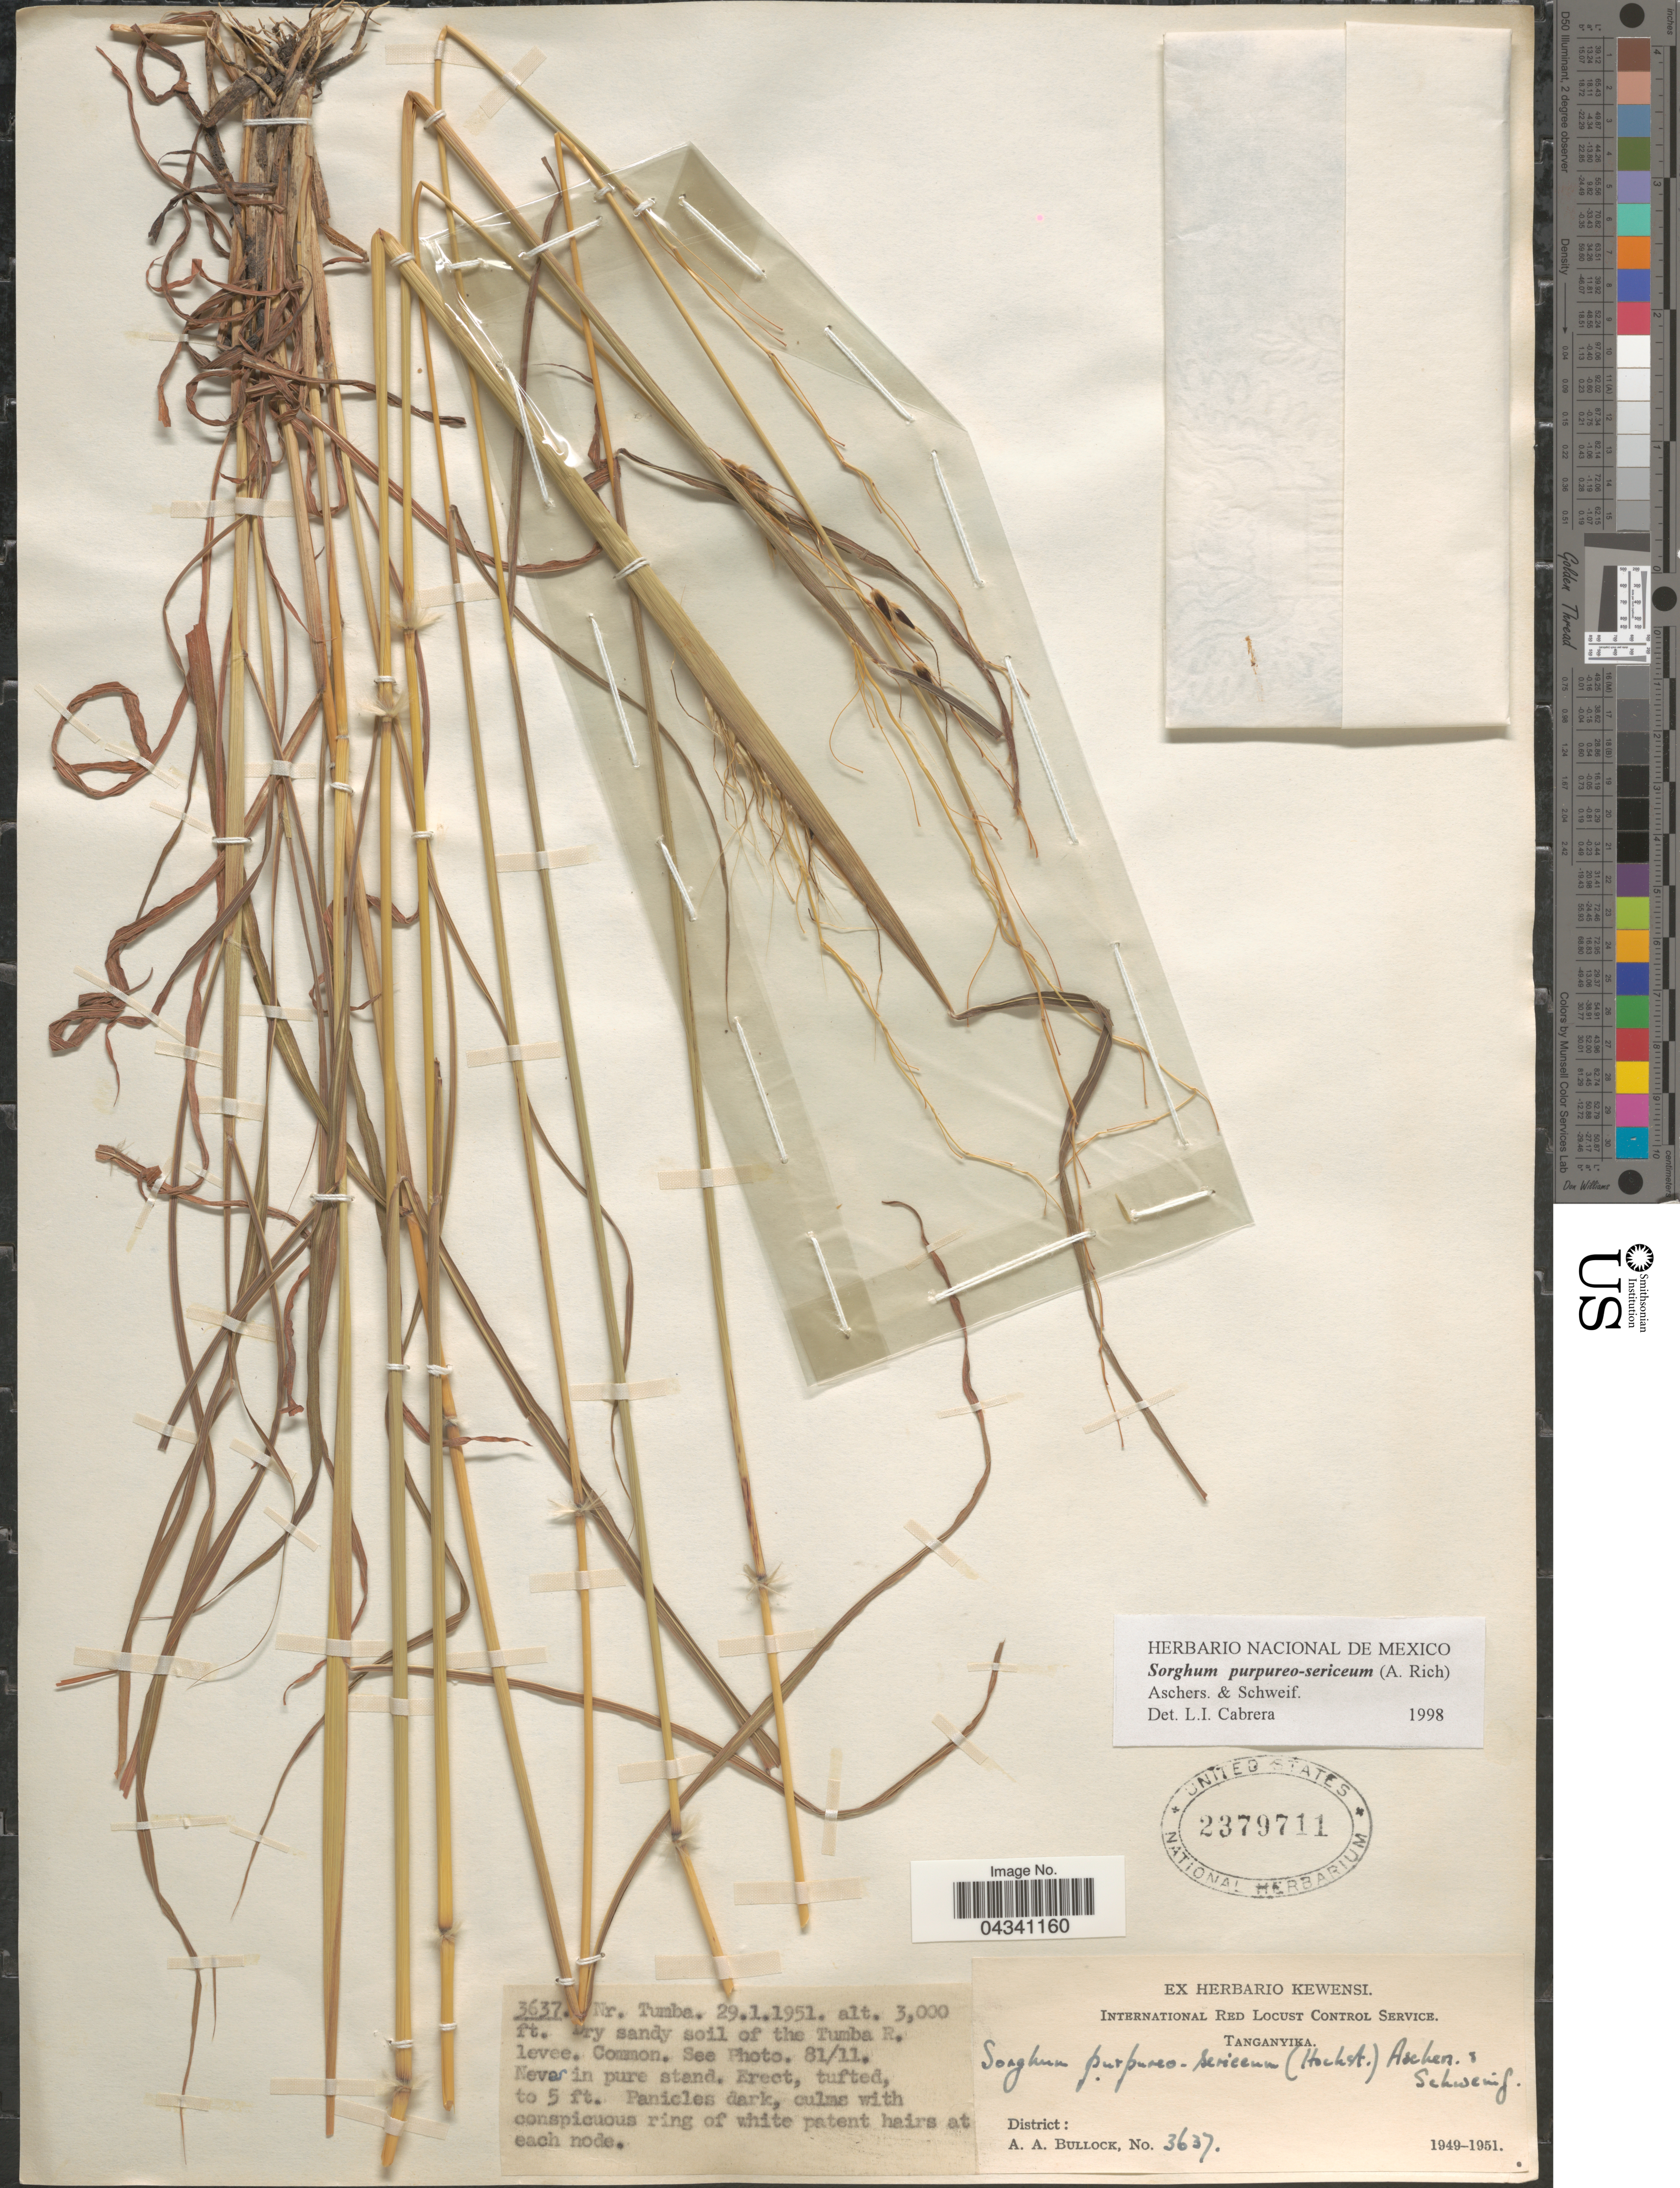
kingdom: Plantae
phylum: Tracheophyta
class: Liliopsida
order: Poales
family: Poaceae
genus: Sorghum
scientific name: Sorghum purpureosericeum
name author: (A. Rich.) Schweinf. & Asch.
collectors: A. Bullock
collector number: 3637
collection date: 1951-01-29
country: Tanzania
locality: Nr. Tumba. Dry sandy soil of the Tumba R. levee.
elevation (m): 914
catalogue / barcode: US 2379711